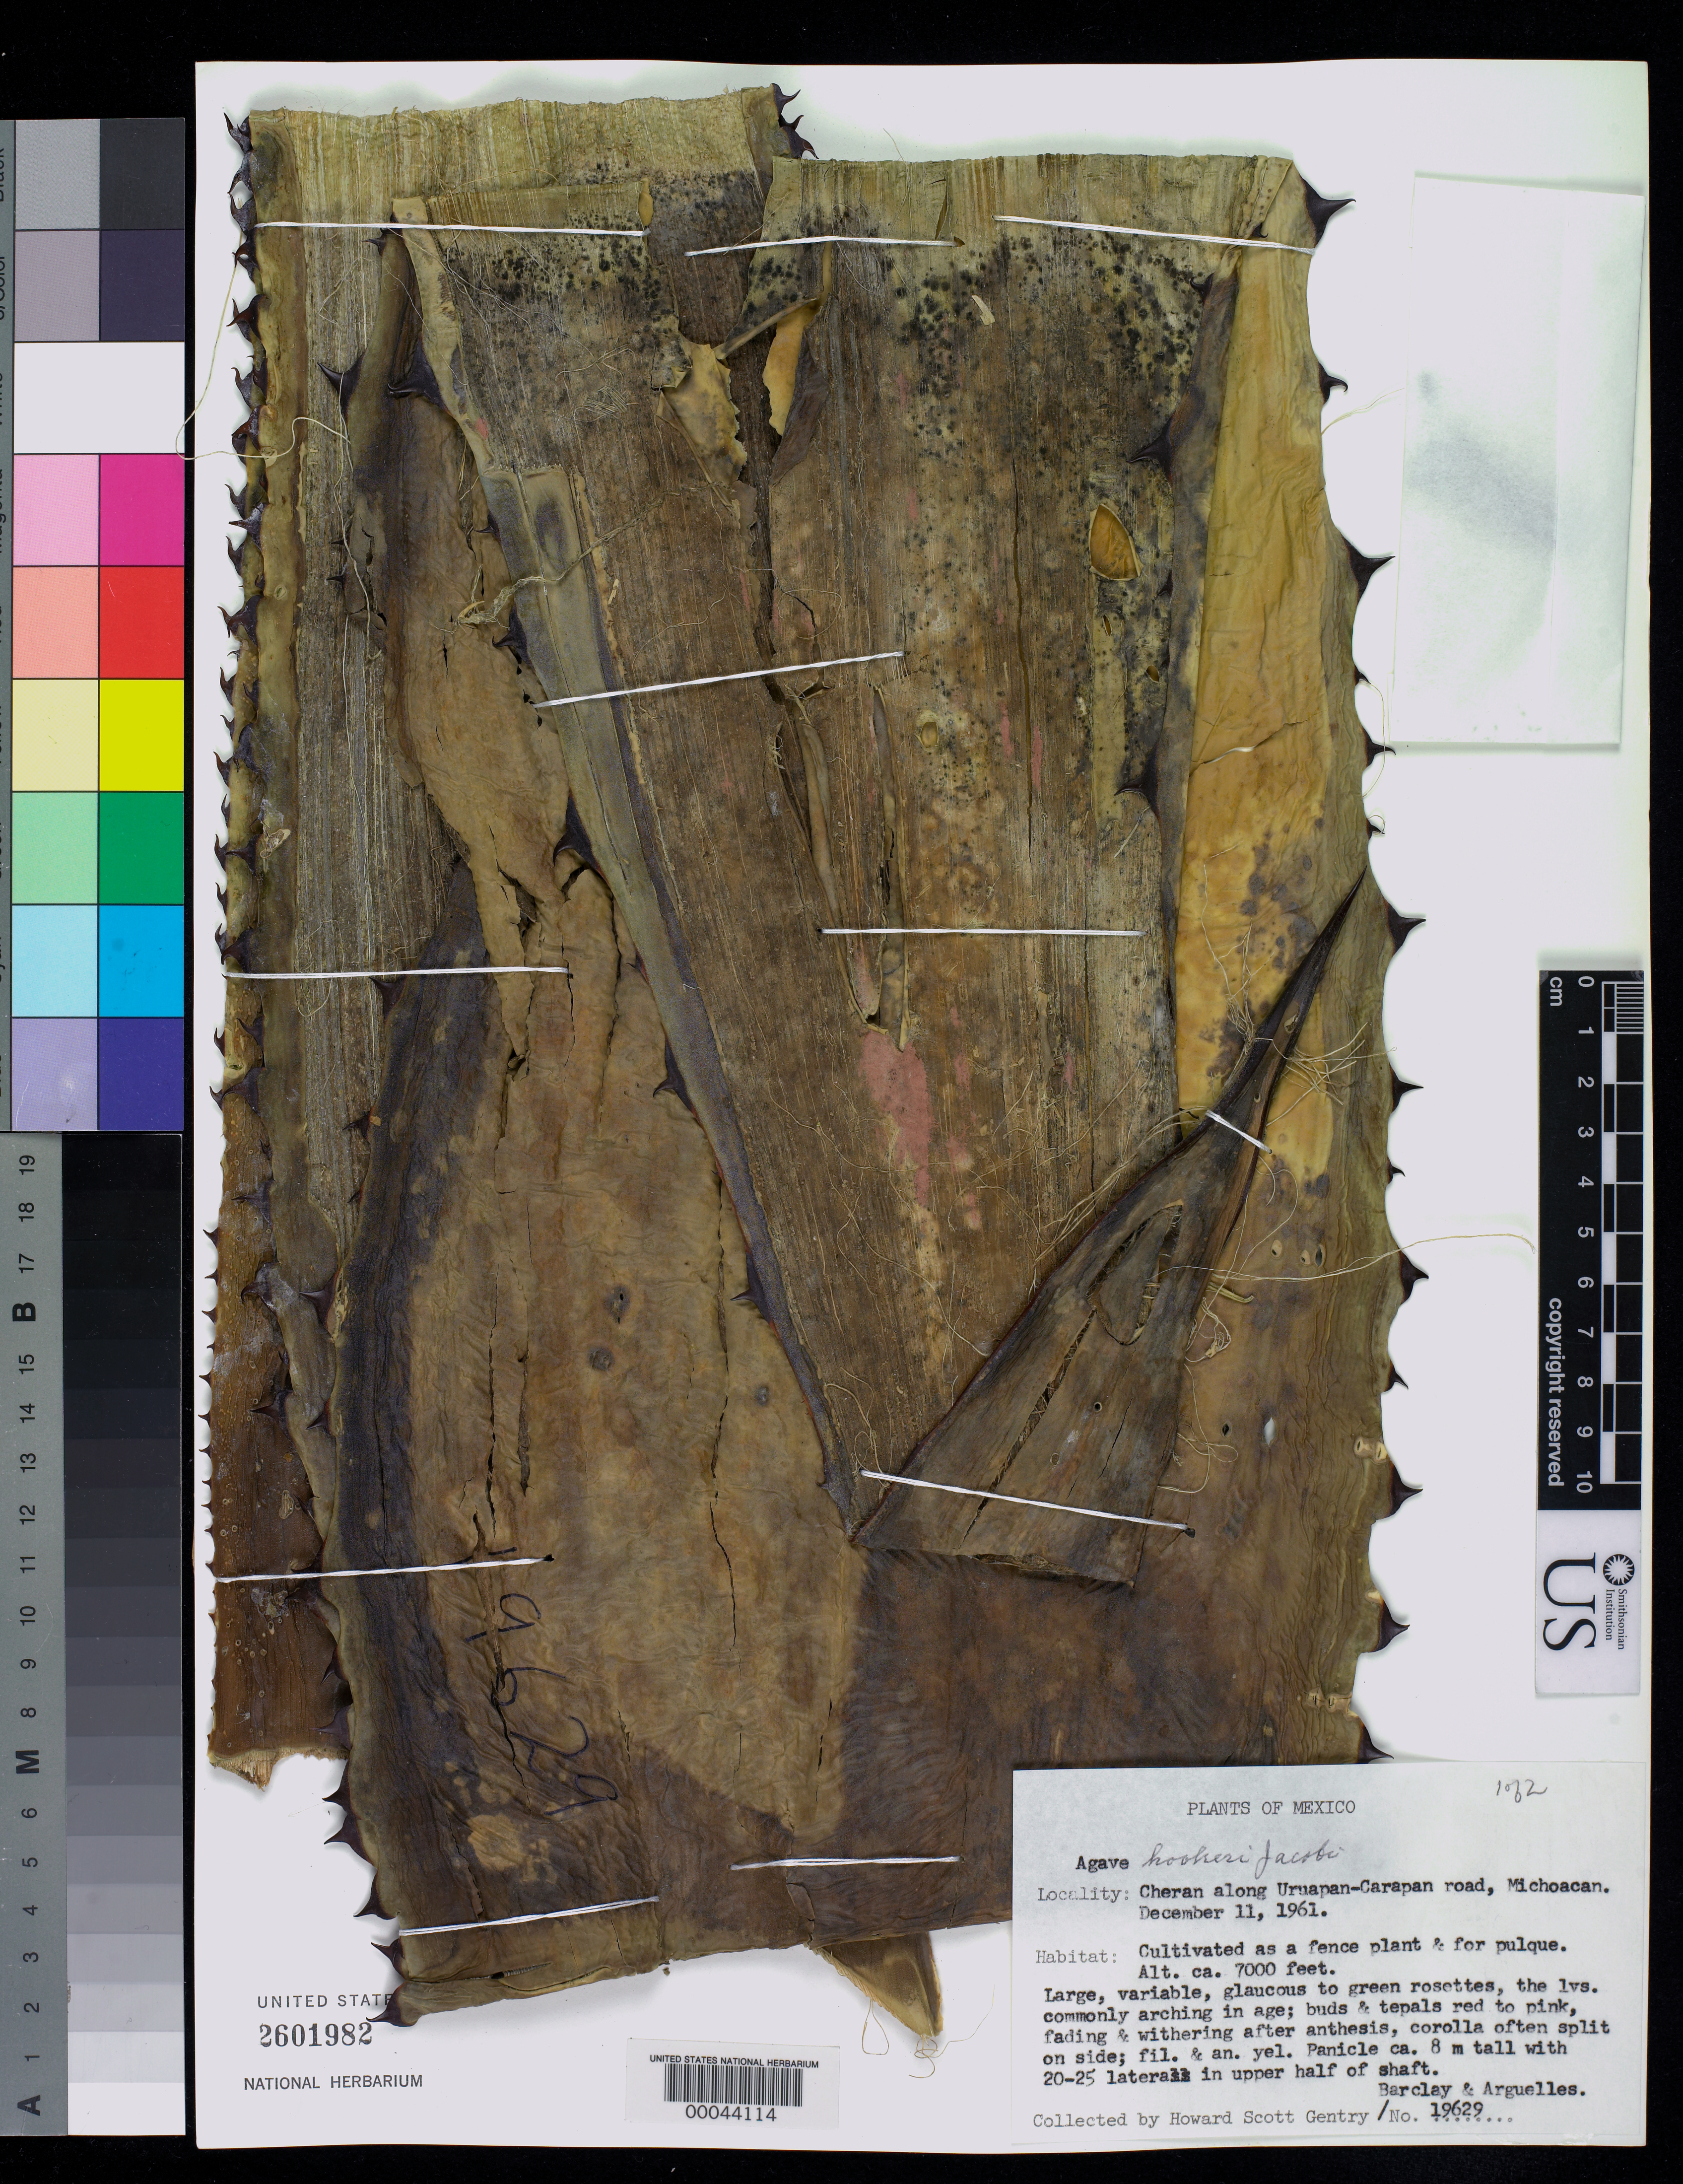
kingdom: Plantae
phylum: Tracheophyta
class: Liliopsida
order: Asparagales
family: Asparagaceae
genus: Agave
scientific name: Agave hookeri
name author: Jacobi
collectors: H. S. Gentry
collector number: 19629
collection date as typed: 11 Dec 1961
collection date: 1961-12-11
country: Mexico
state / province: Michoacán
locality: Cheran along Uruapan-Carapan road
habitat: Cultivated as a fence plant & for pulque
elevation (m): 2134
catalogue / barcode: US 2601982